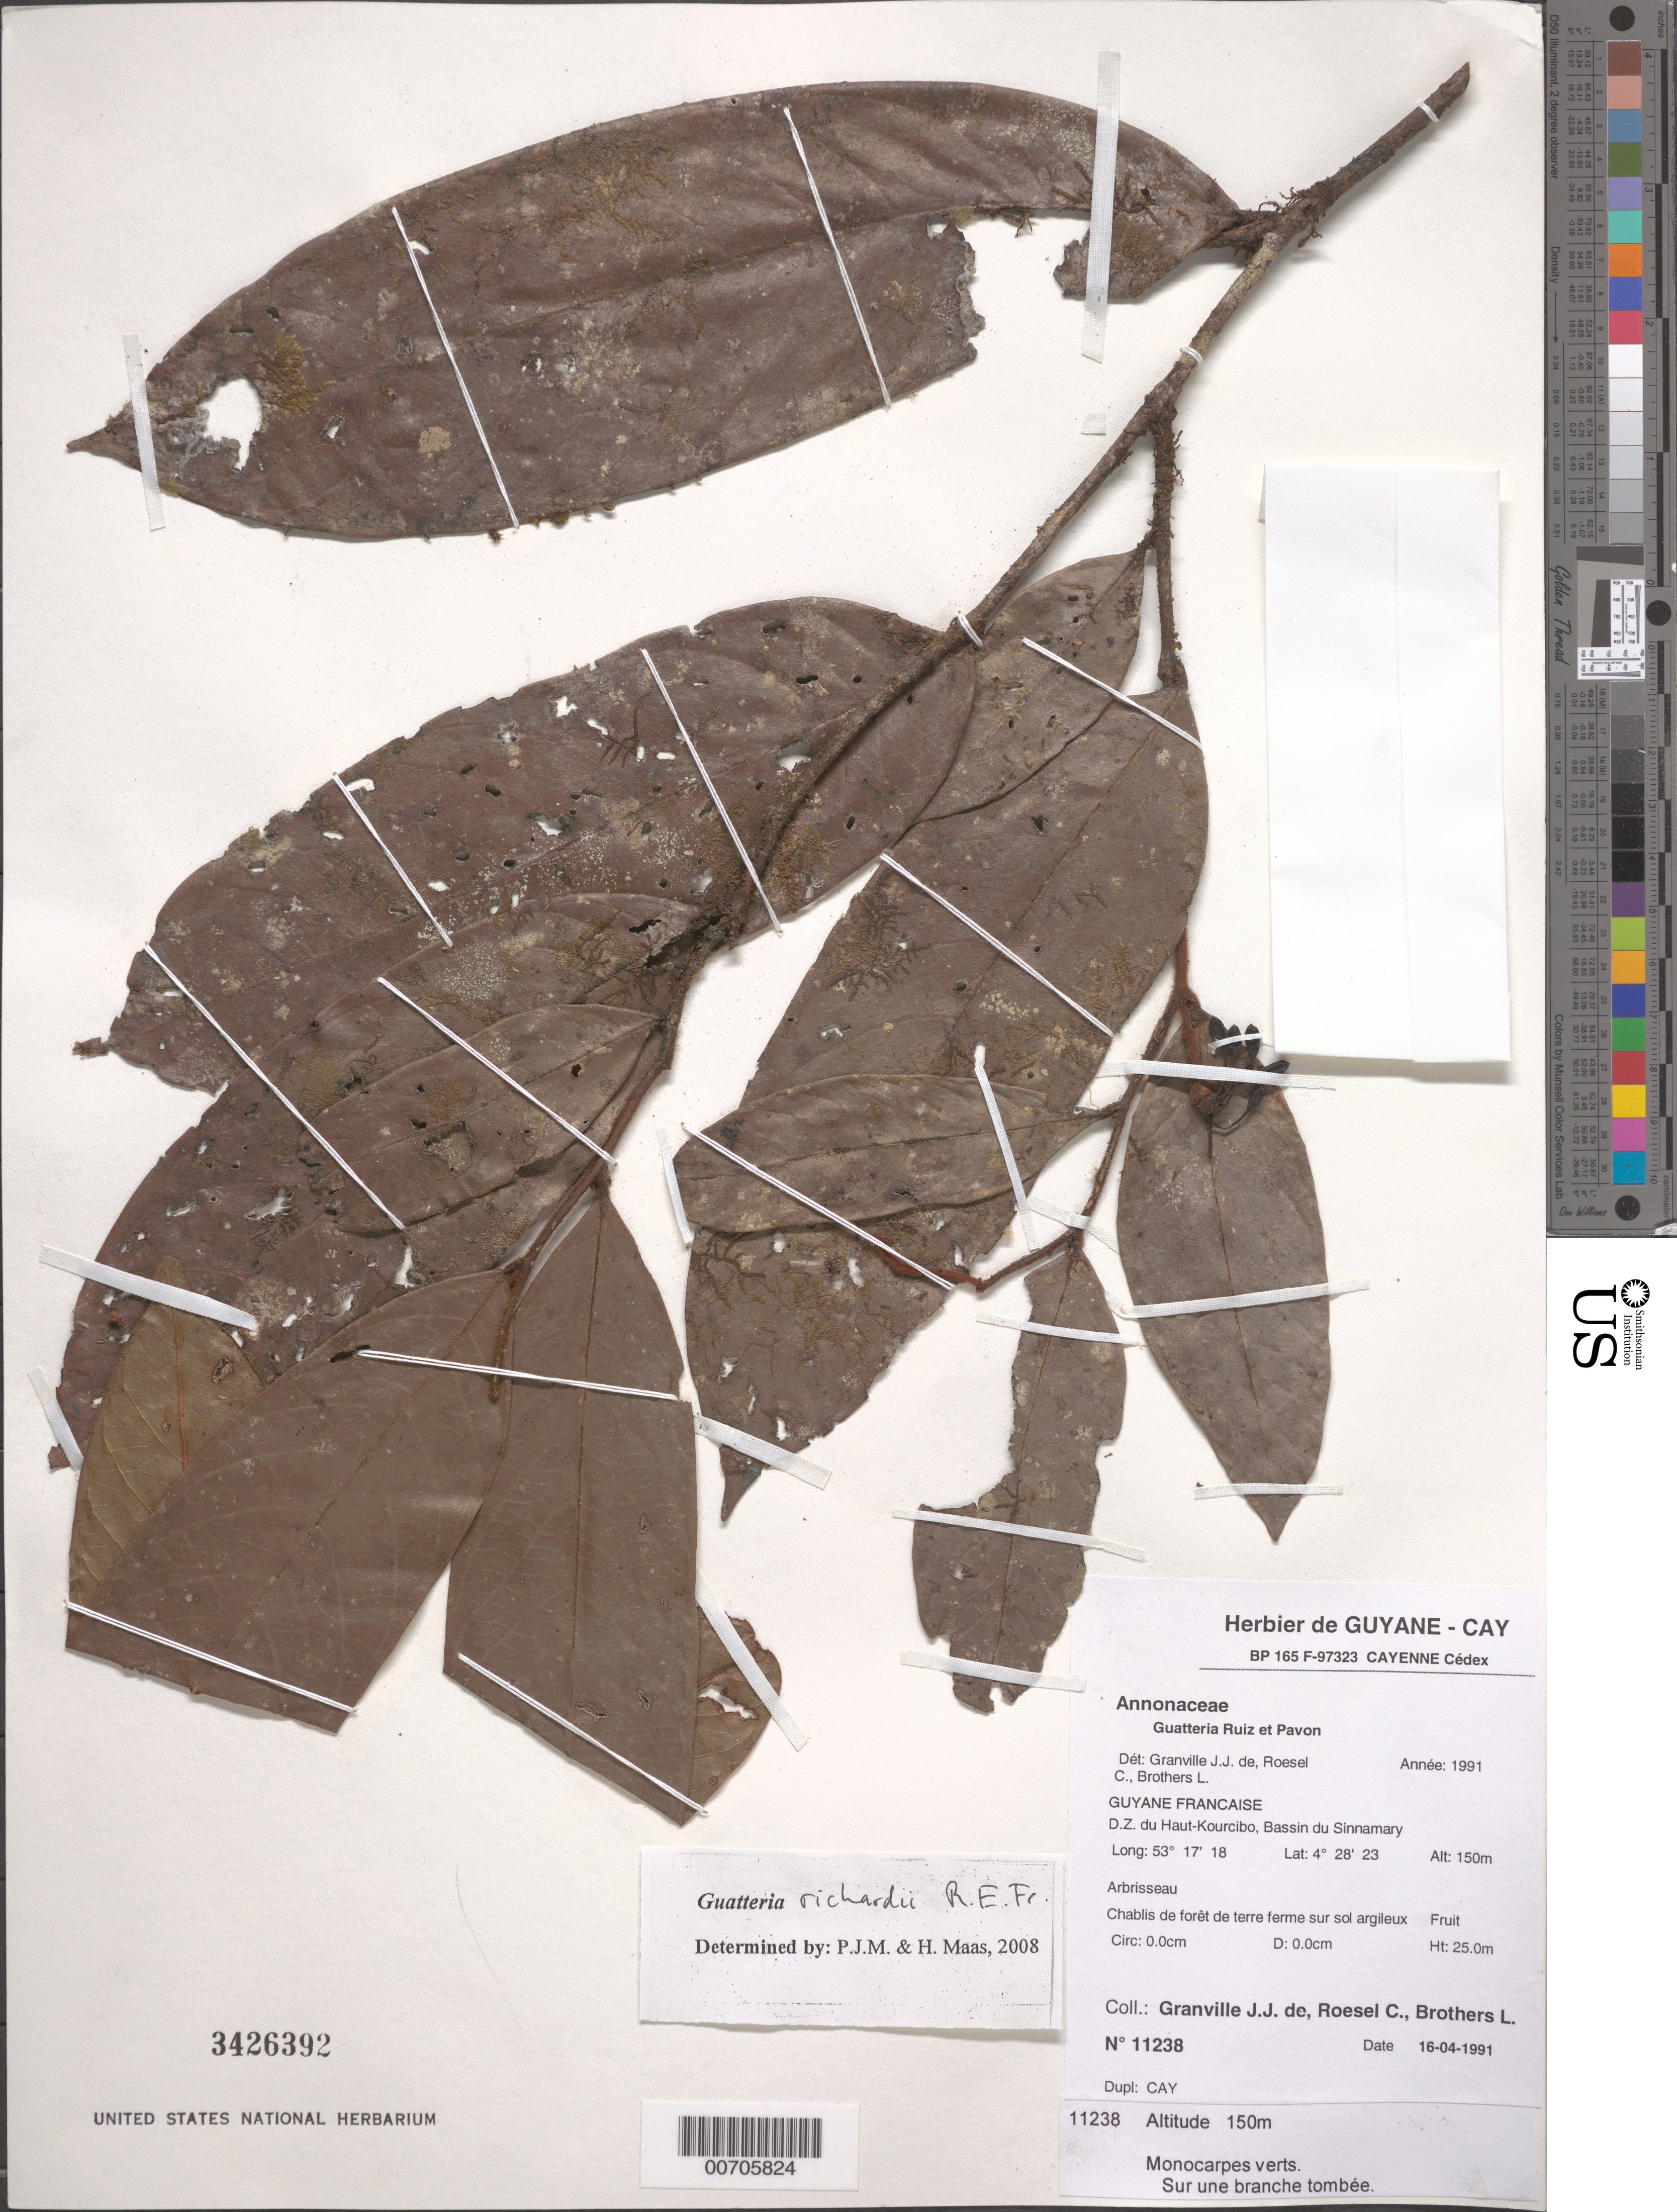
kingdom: Plantae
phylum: Tracheophyta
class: Magnoliopsida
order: Magnoliales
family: Annonaceae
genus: Guatteria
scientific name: Guatteria richardii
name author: R.E. Fr.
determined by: Maas, Paul J.; Maas, H.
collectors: J.-J. de Granville, C. S. Roesel & L. Brothers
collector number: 11238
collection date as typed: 16-Apr-91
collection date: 1991-04-16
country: French Guiana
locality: D.Z. du Haut-Kourcibo, Bassin du Sinnamary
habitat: Chablis de forêt de terre ferme sur sol argileux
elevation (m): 150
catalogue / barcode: US 3426392